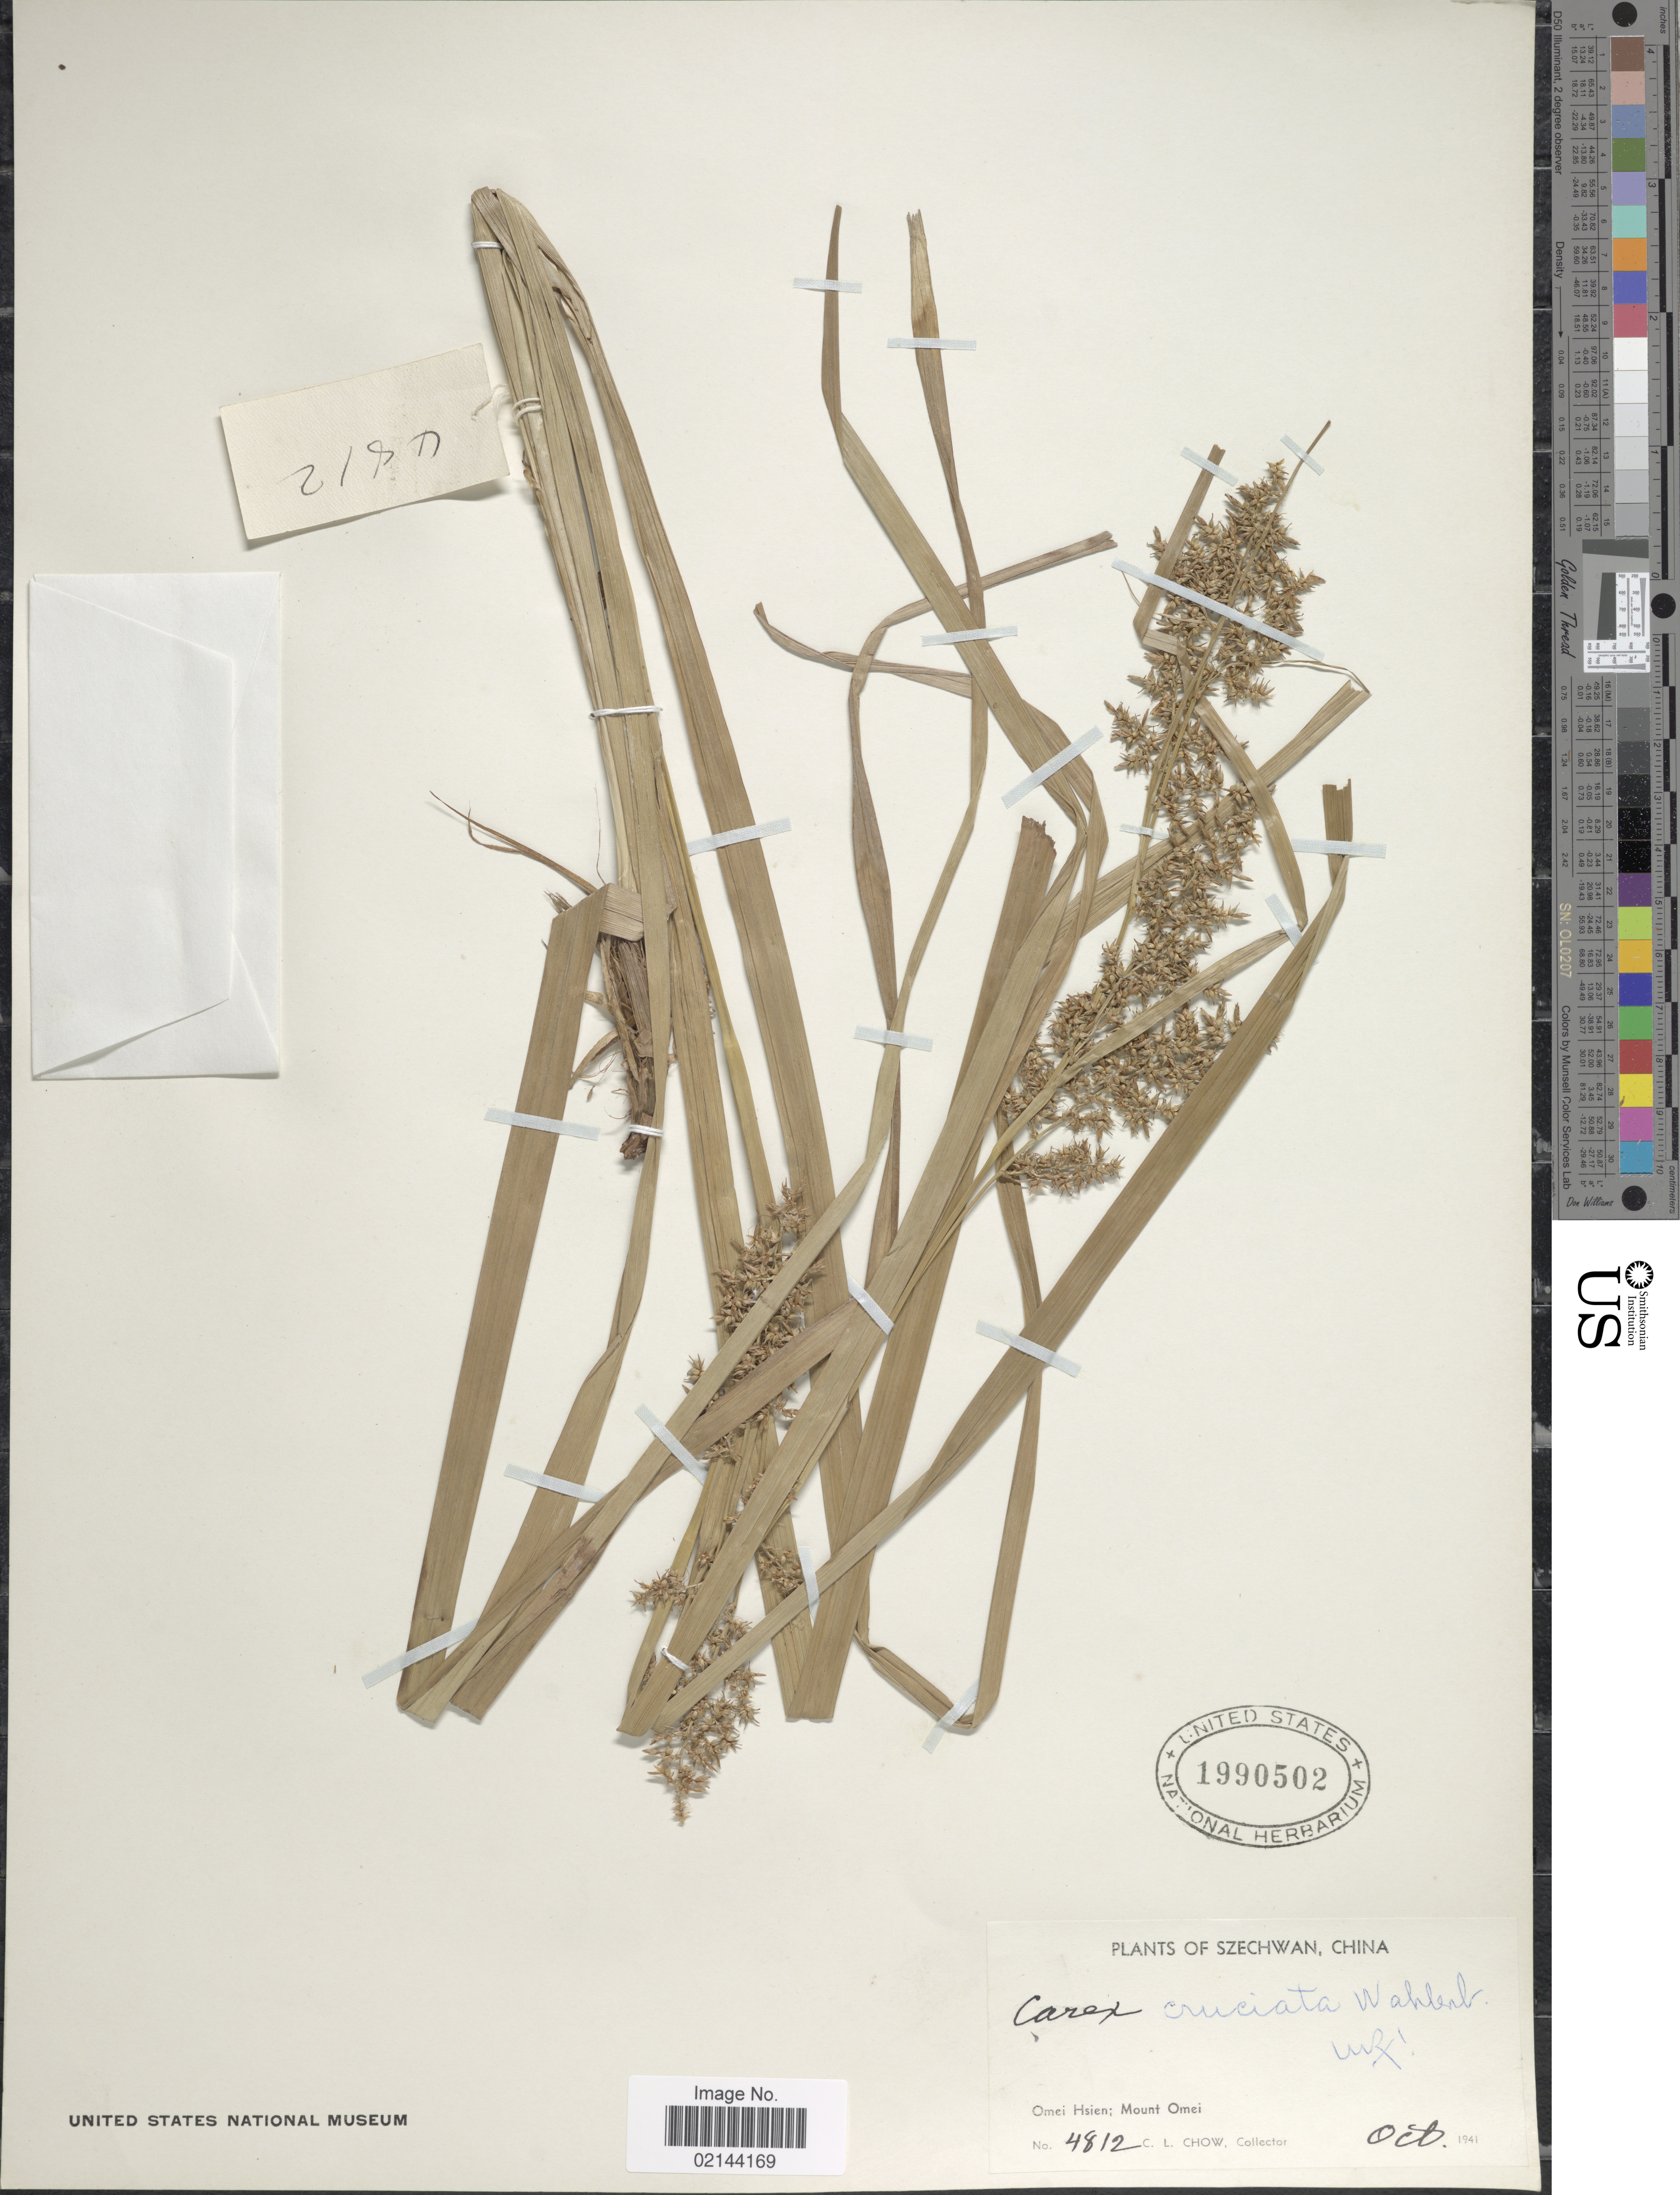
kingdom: Plantae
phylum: Tracheophyta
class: Liliopsida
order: Poales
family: Cyperaceae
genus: Carex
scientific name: Carex cruciata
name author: Wahlenb.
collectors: C. Chow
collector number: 4812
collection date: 1941-10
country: China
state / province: Sichuan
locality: Szechwan, China, Omei Hsien: Mount Omei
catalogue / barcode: US 1990502